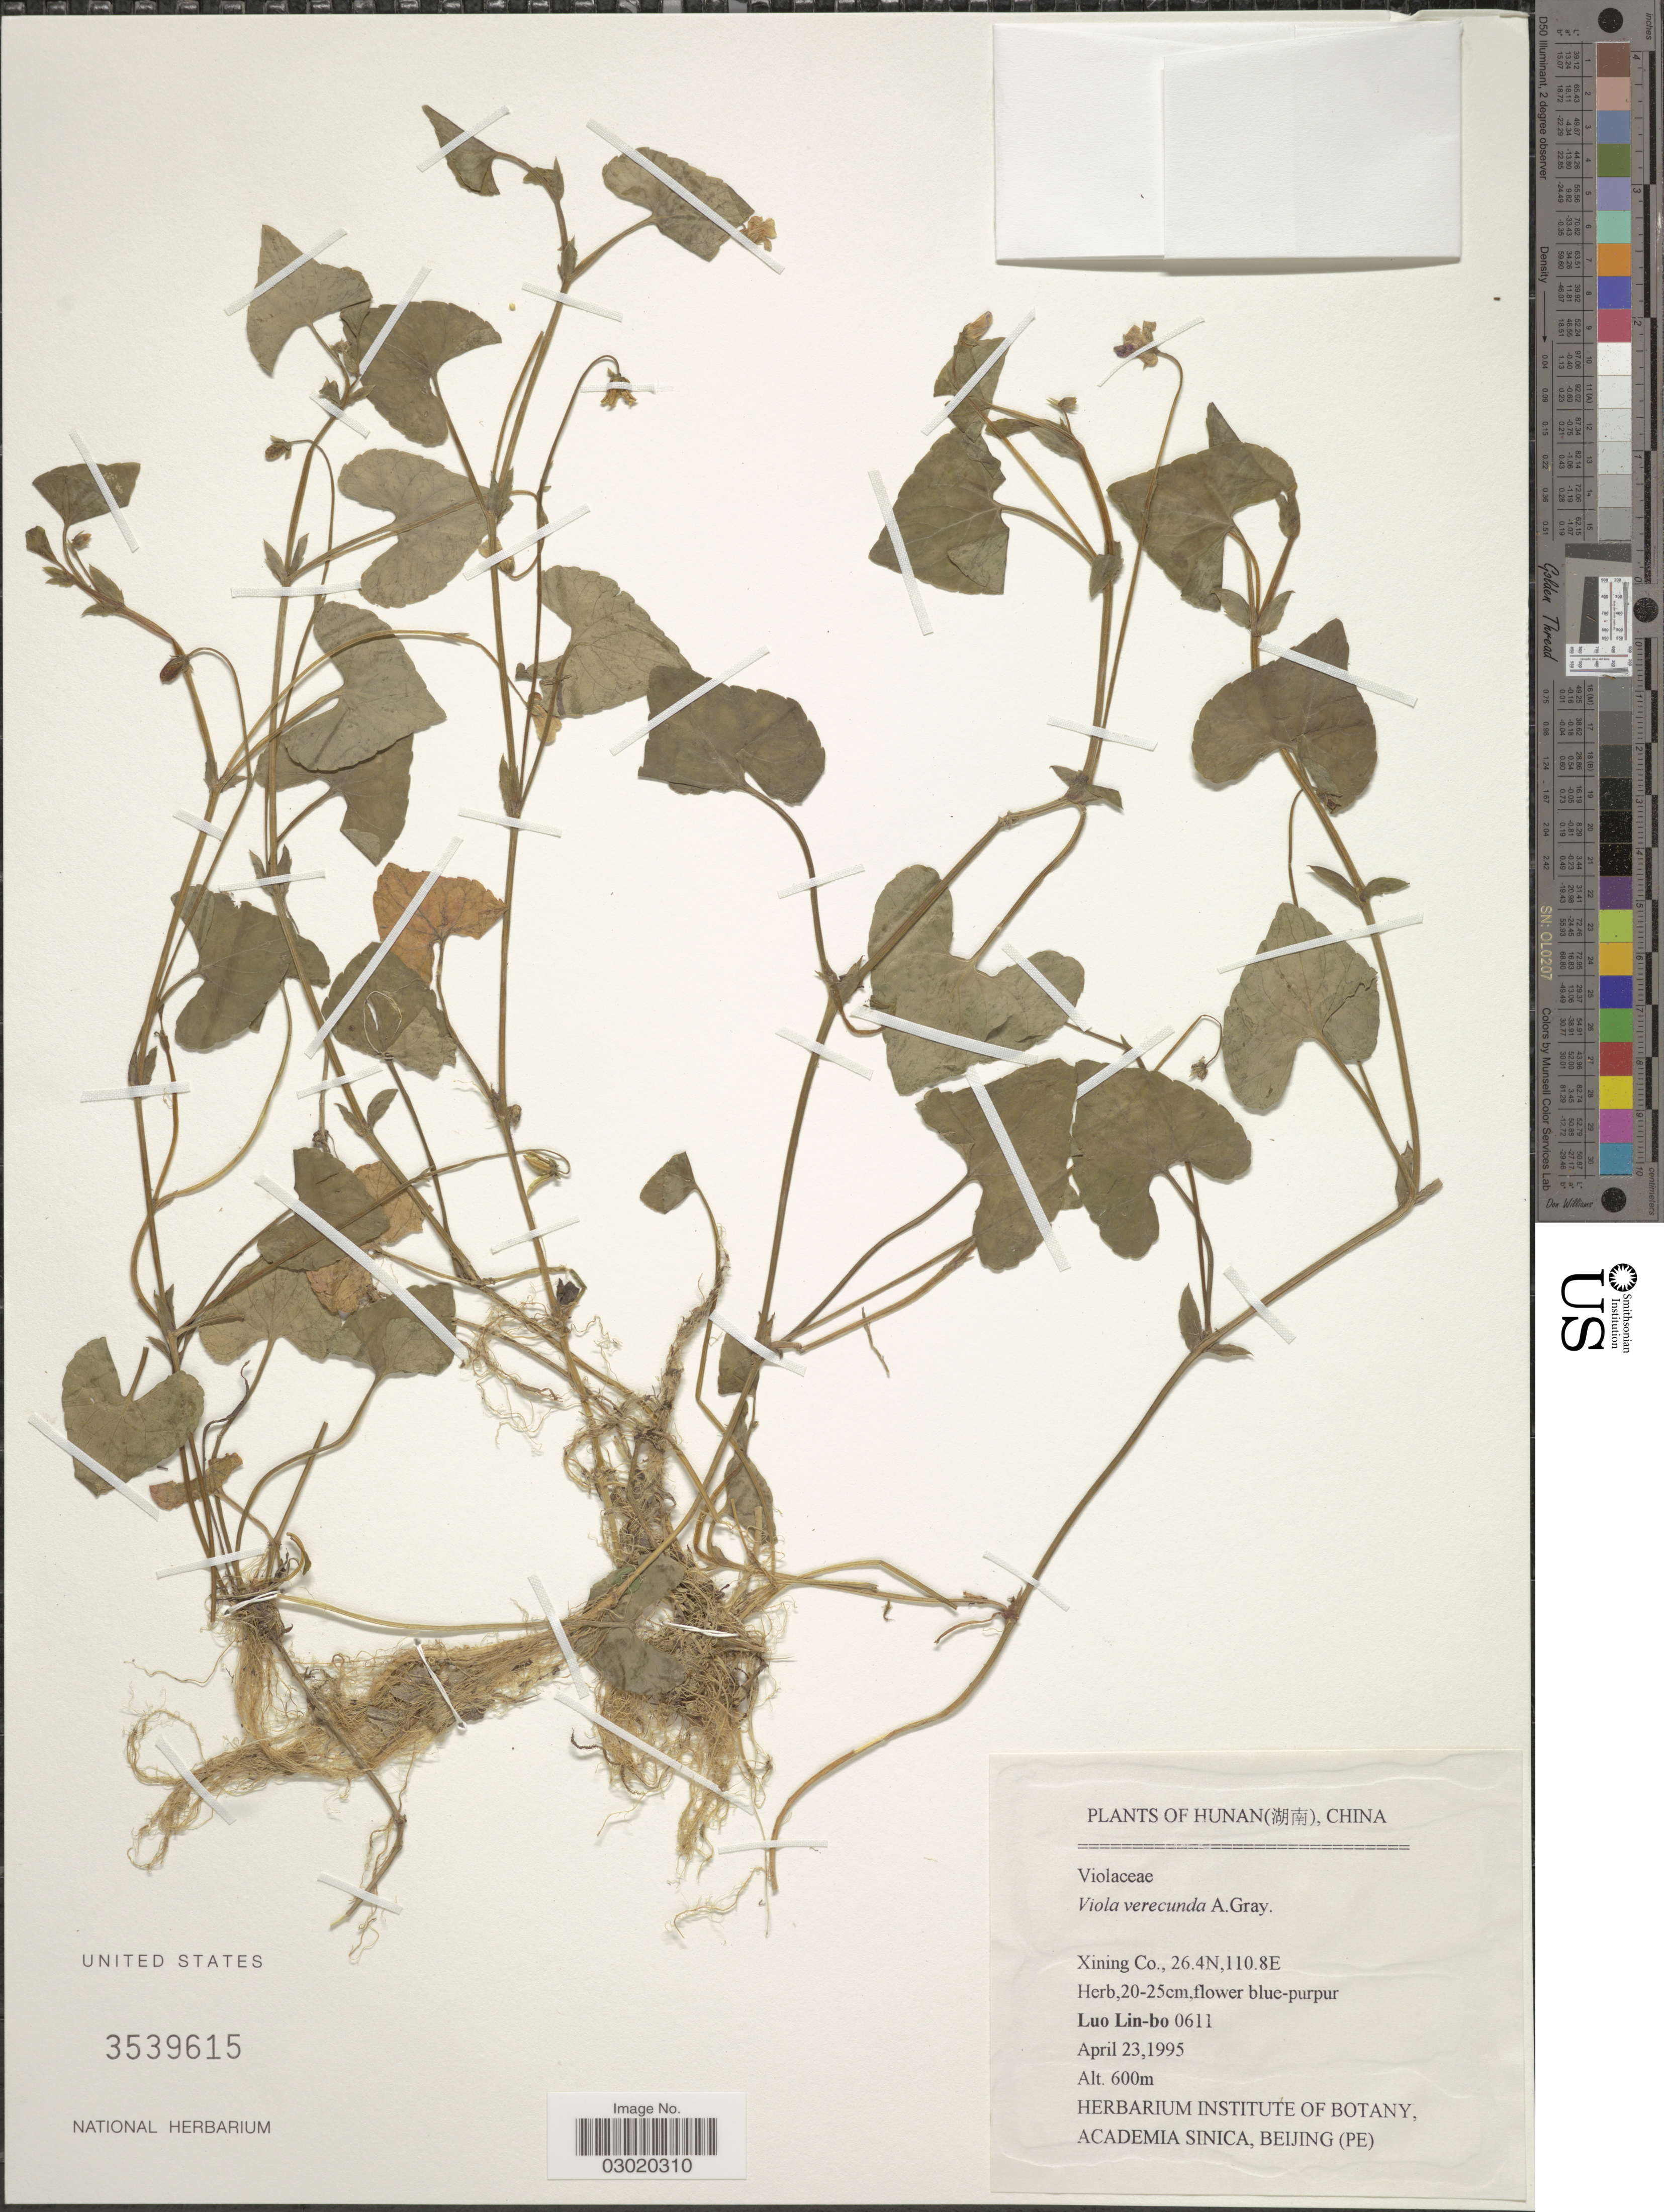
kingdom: Plantae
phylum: Tracheophyta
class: Magnoliopsida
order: Malpighiales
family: Violaceae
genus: Viola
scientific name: Viola verecunda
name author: A. Gray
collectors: L. Lin-bo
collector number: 0611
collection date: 1995-04-23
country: China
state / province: Hunan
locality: Xining Co.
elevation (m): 600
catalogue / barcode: US 3539615